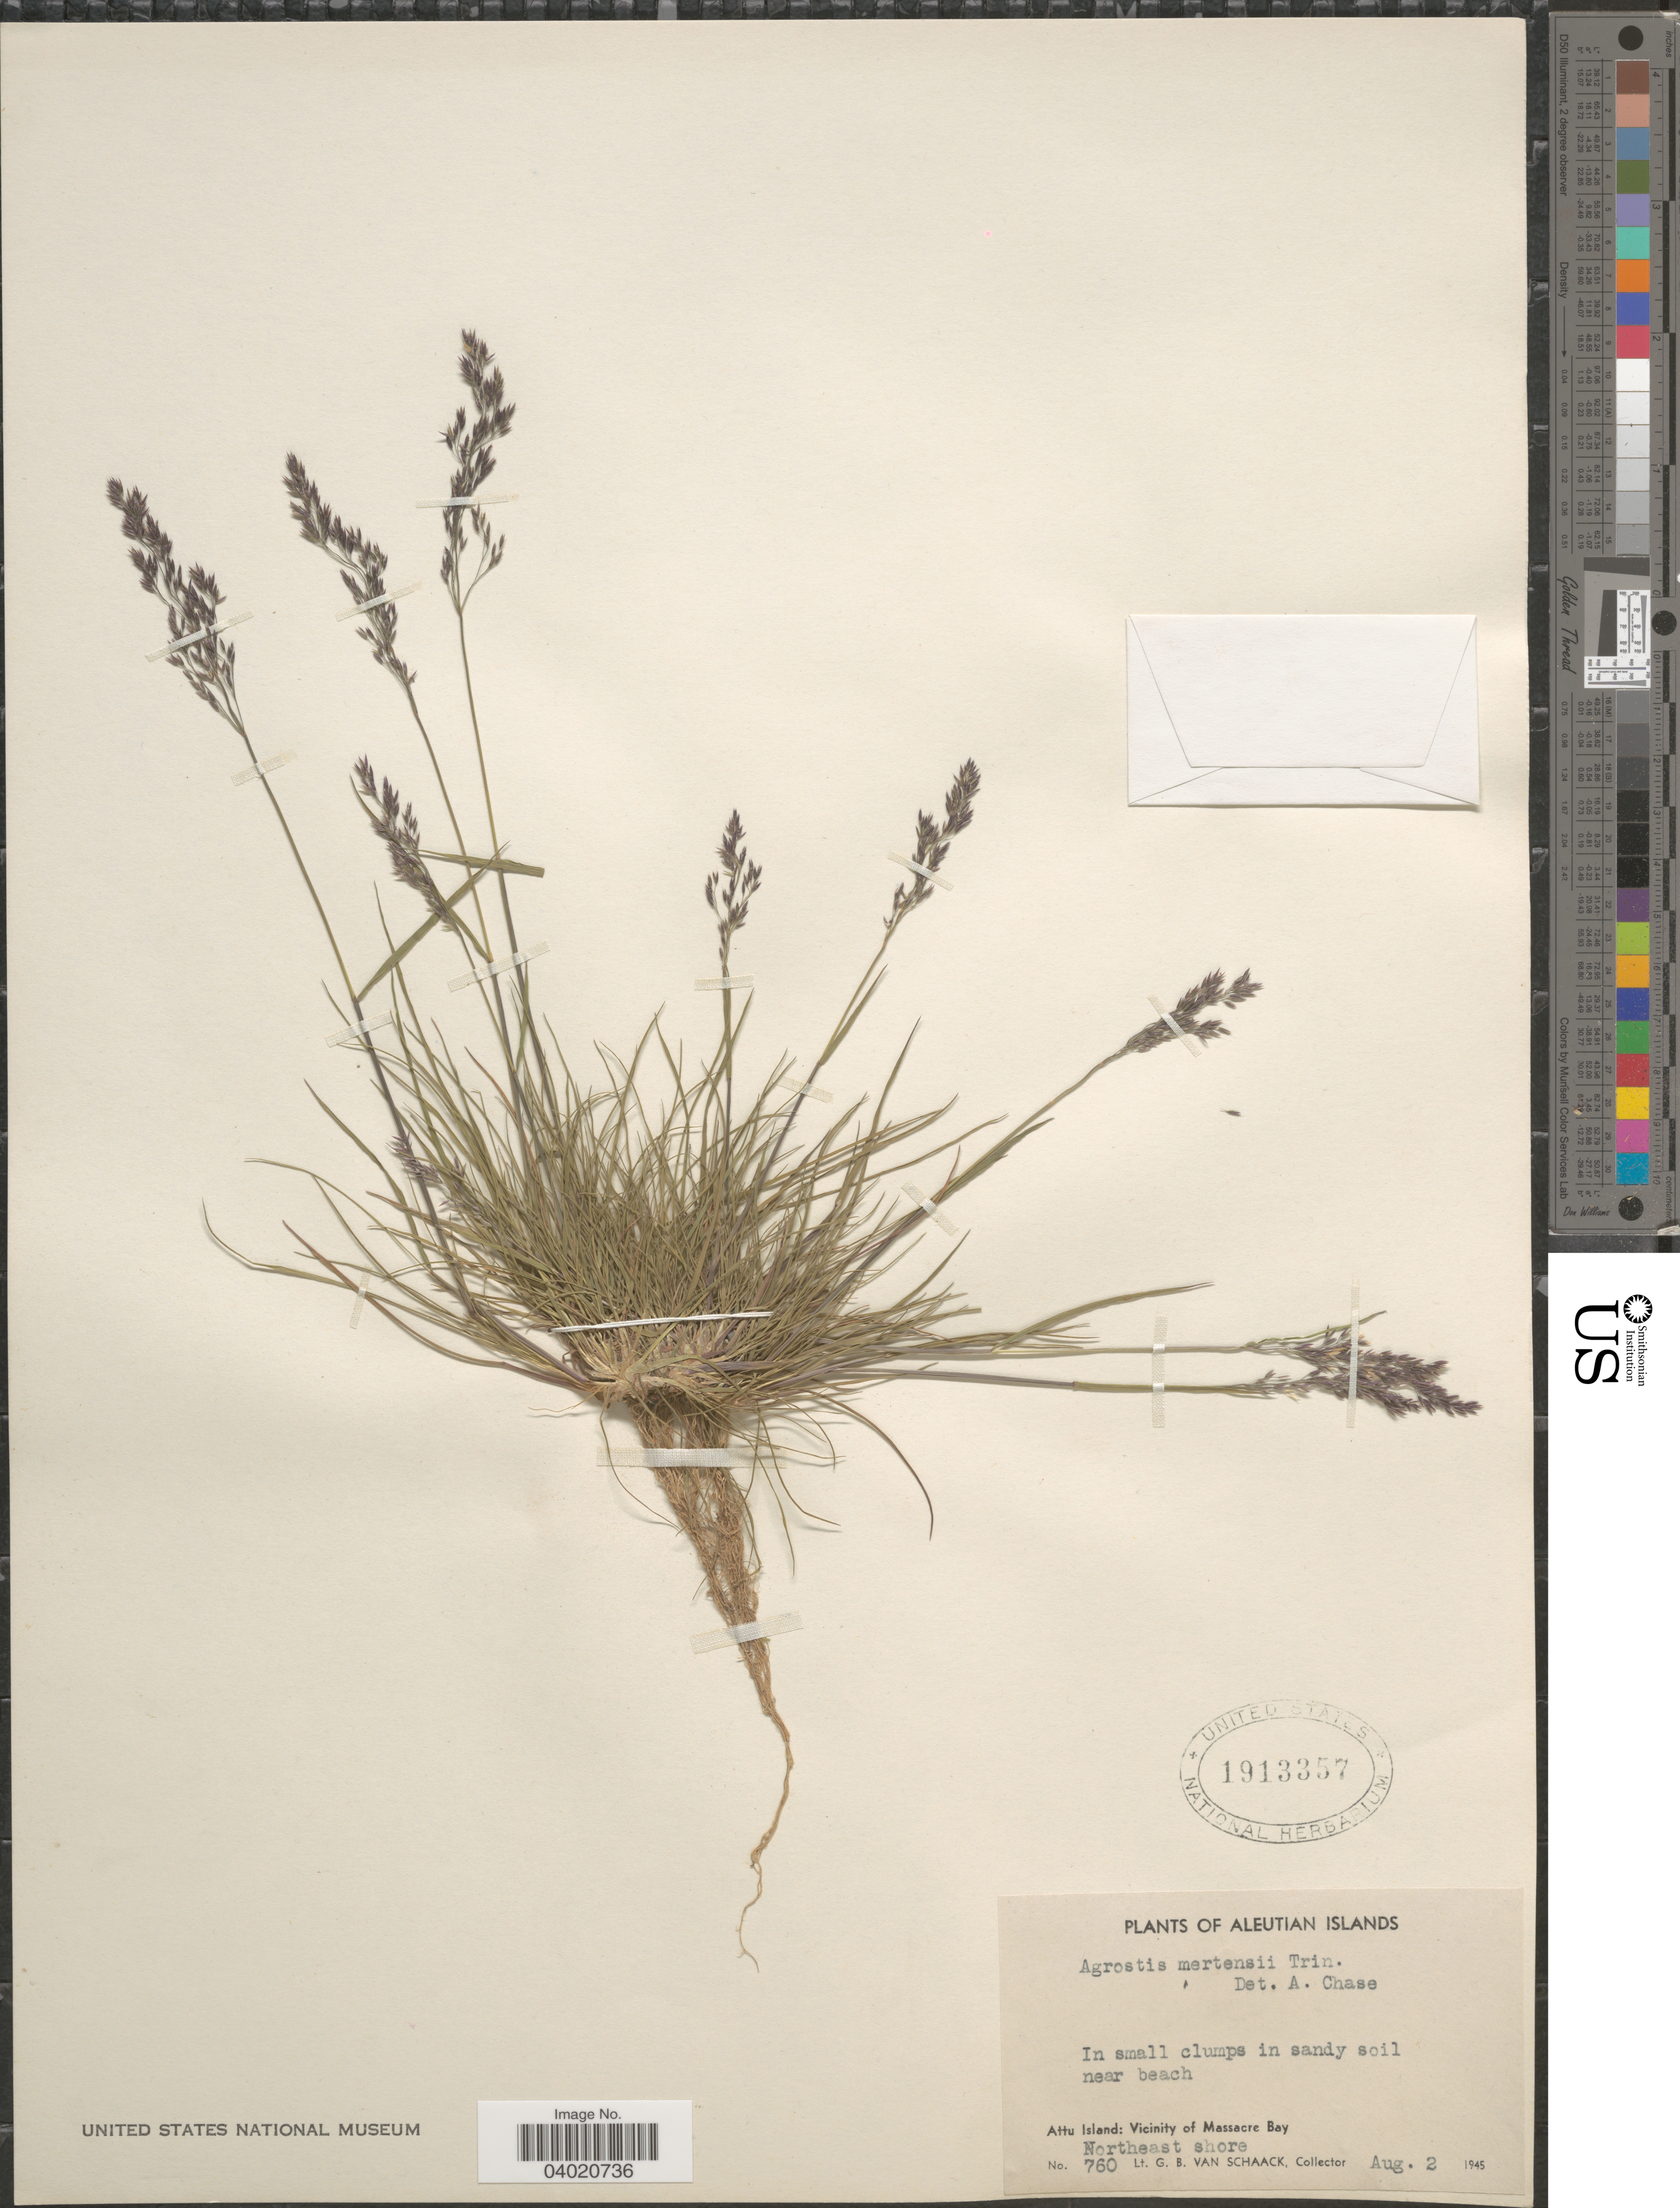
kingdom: Plantae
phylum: Tracheophyta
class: Liliopsida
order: Poales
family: Poaceae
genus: Agrostis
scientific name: Agrostis mertensii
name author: Trin.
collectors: G. Van Schaack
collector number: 760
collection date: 1945-08-02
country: United States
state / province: Alaska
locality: Aleutian Islands. Attu Island: Vicinity of Massacre Bay. Northeast shore.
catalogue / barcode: US 1913357